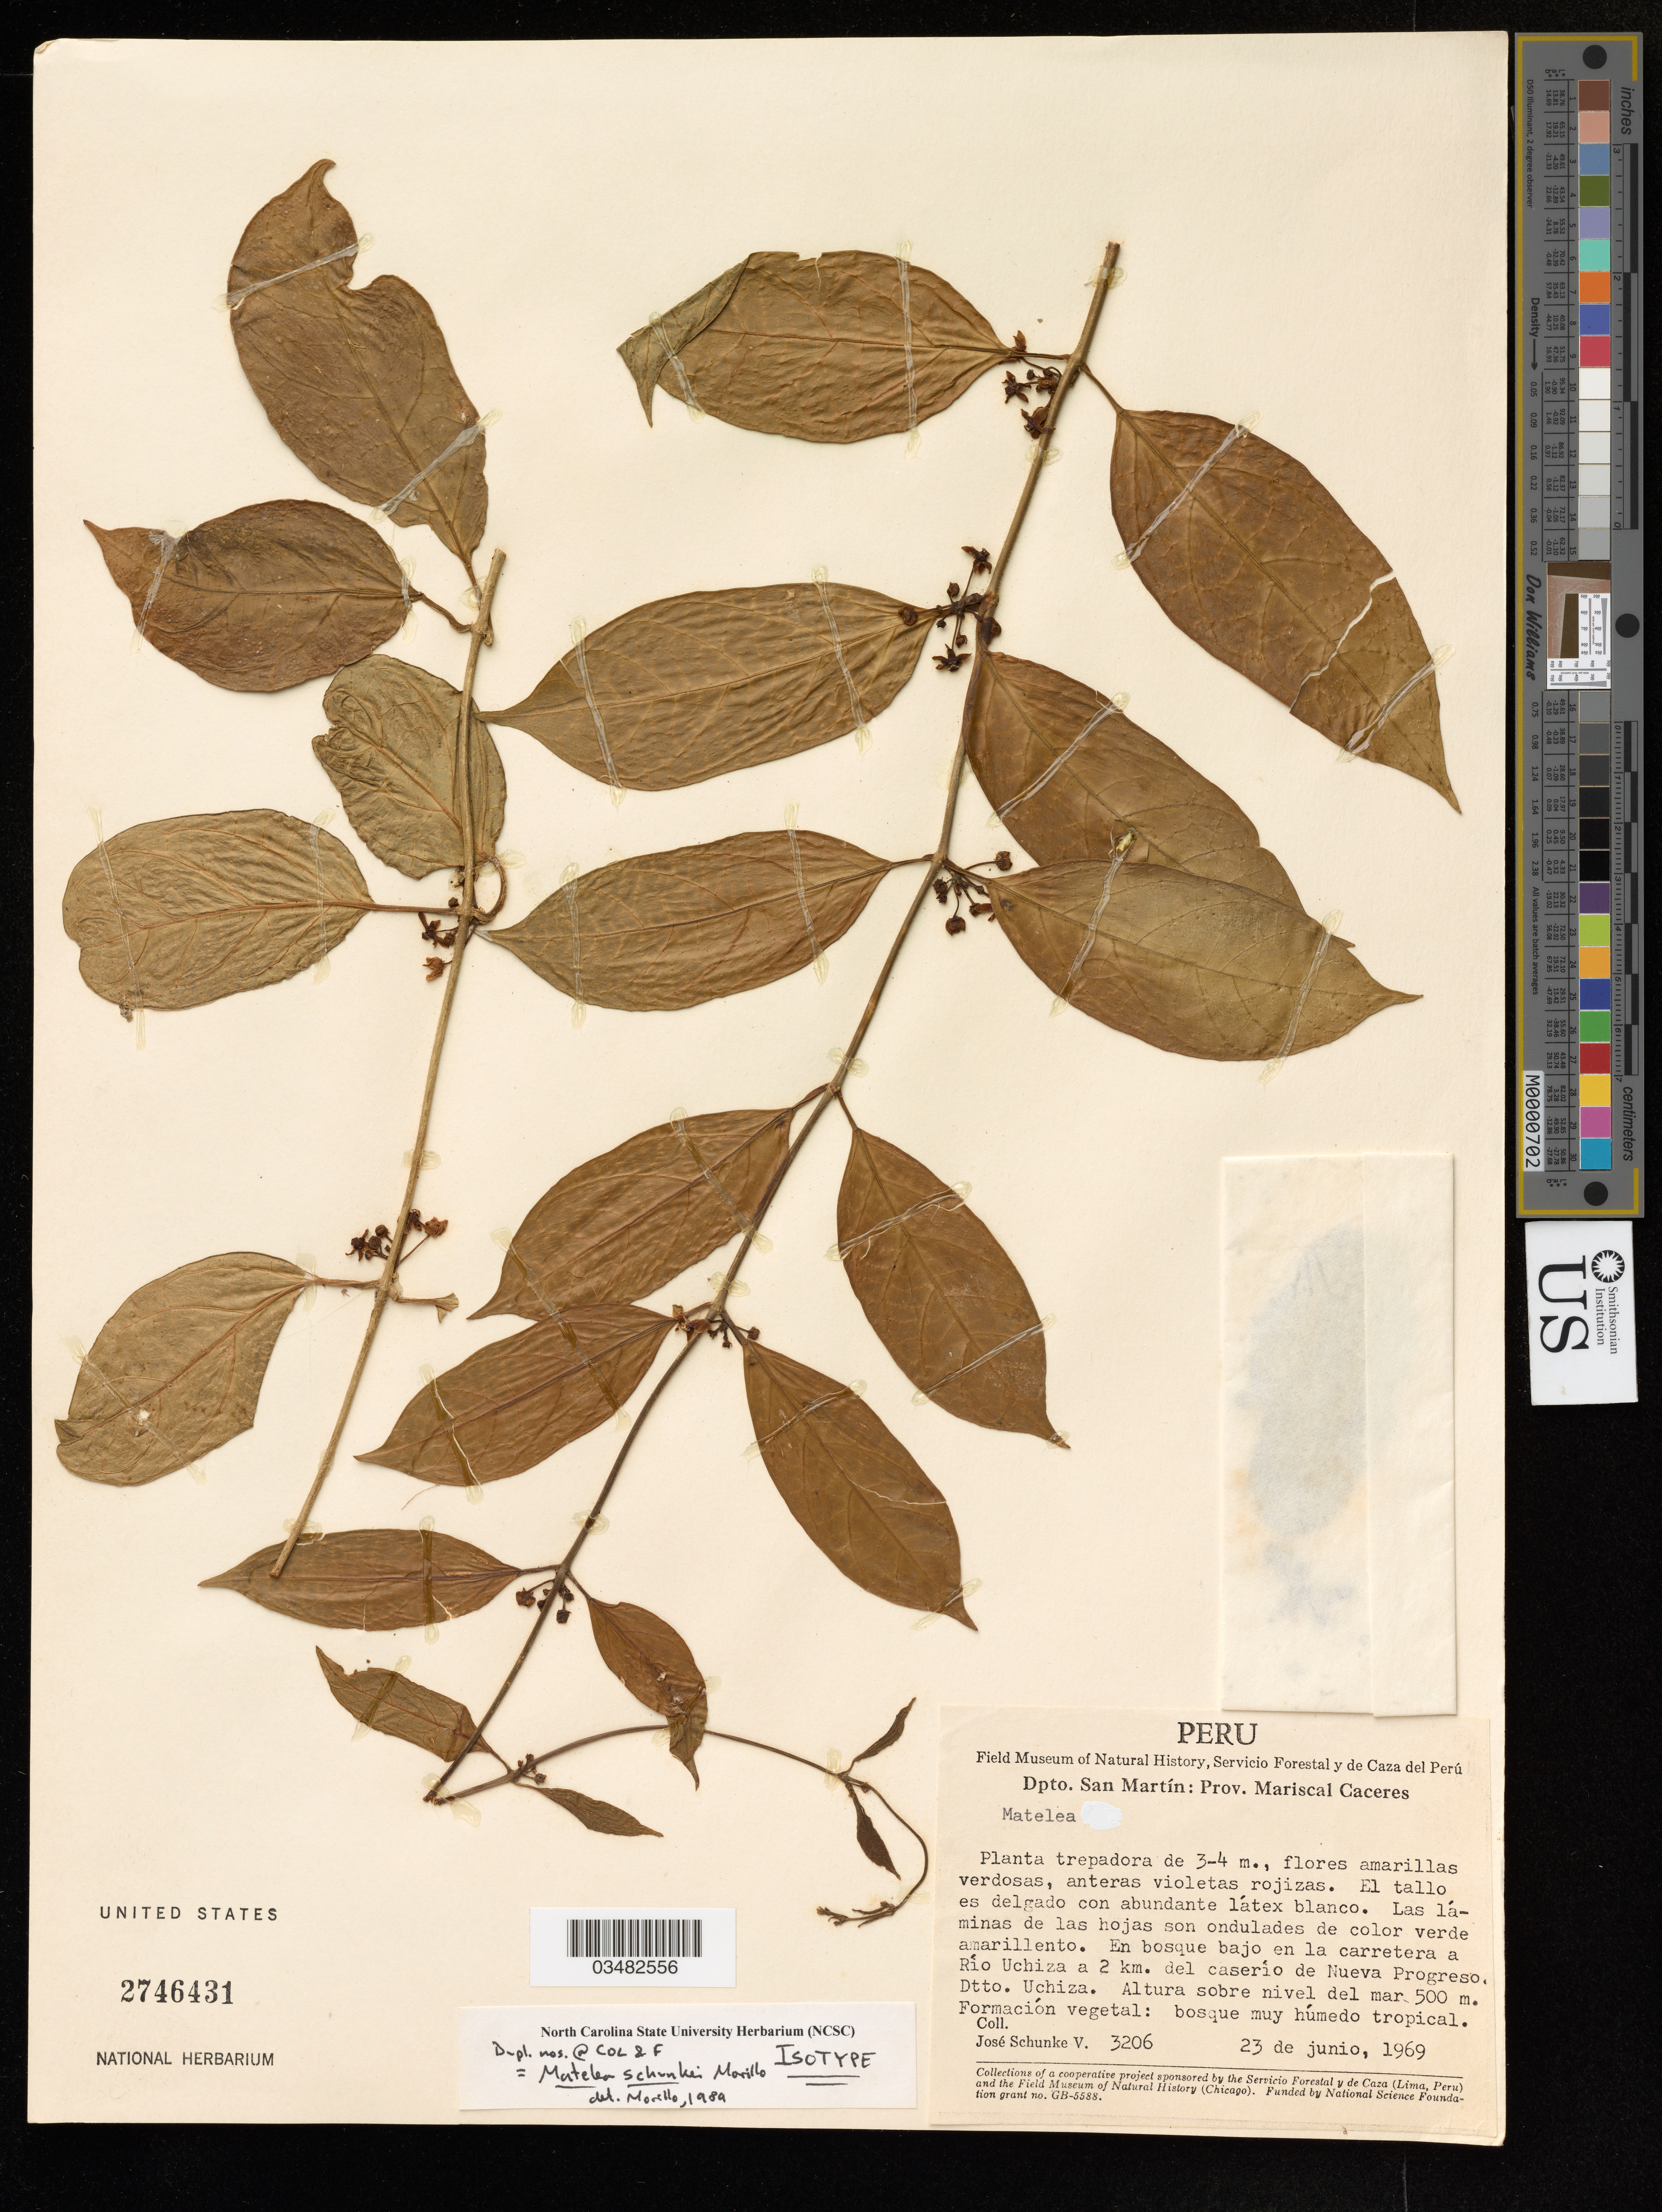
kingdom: Plantae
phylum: Tracheophyta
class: Magnoliopsida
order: Gentianales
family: Apocynaceae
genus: Matelea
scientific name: Matelea schunkei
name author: Morillo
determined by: Morillo, G. N.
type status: Isotype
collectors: J. Schunke Vigo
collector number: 3206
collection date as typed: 23 de junio, 1969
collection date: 1969-06-23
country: Peru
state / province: San Martín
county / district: Mariscal Cáceres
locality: En bosque bajo en la carretera a Rio Uchiza a 2 km. del caserio de Nueva Progreso; Dtto. Uchiza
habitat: bosque muy humedo tropical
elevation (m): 500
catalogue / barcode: US 2746431